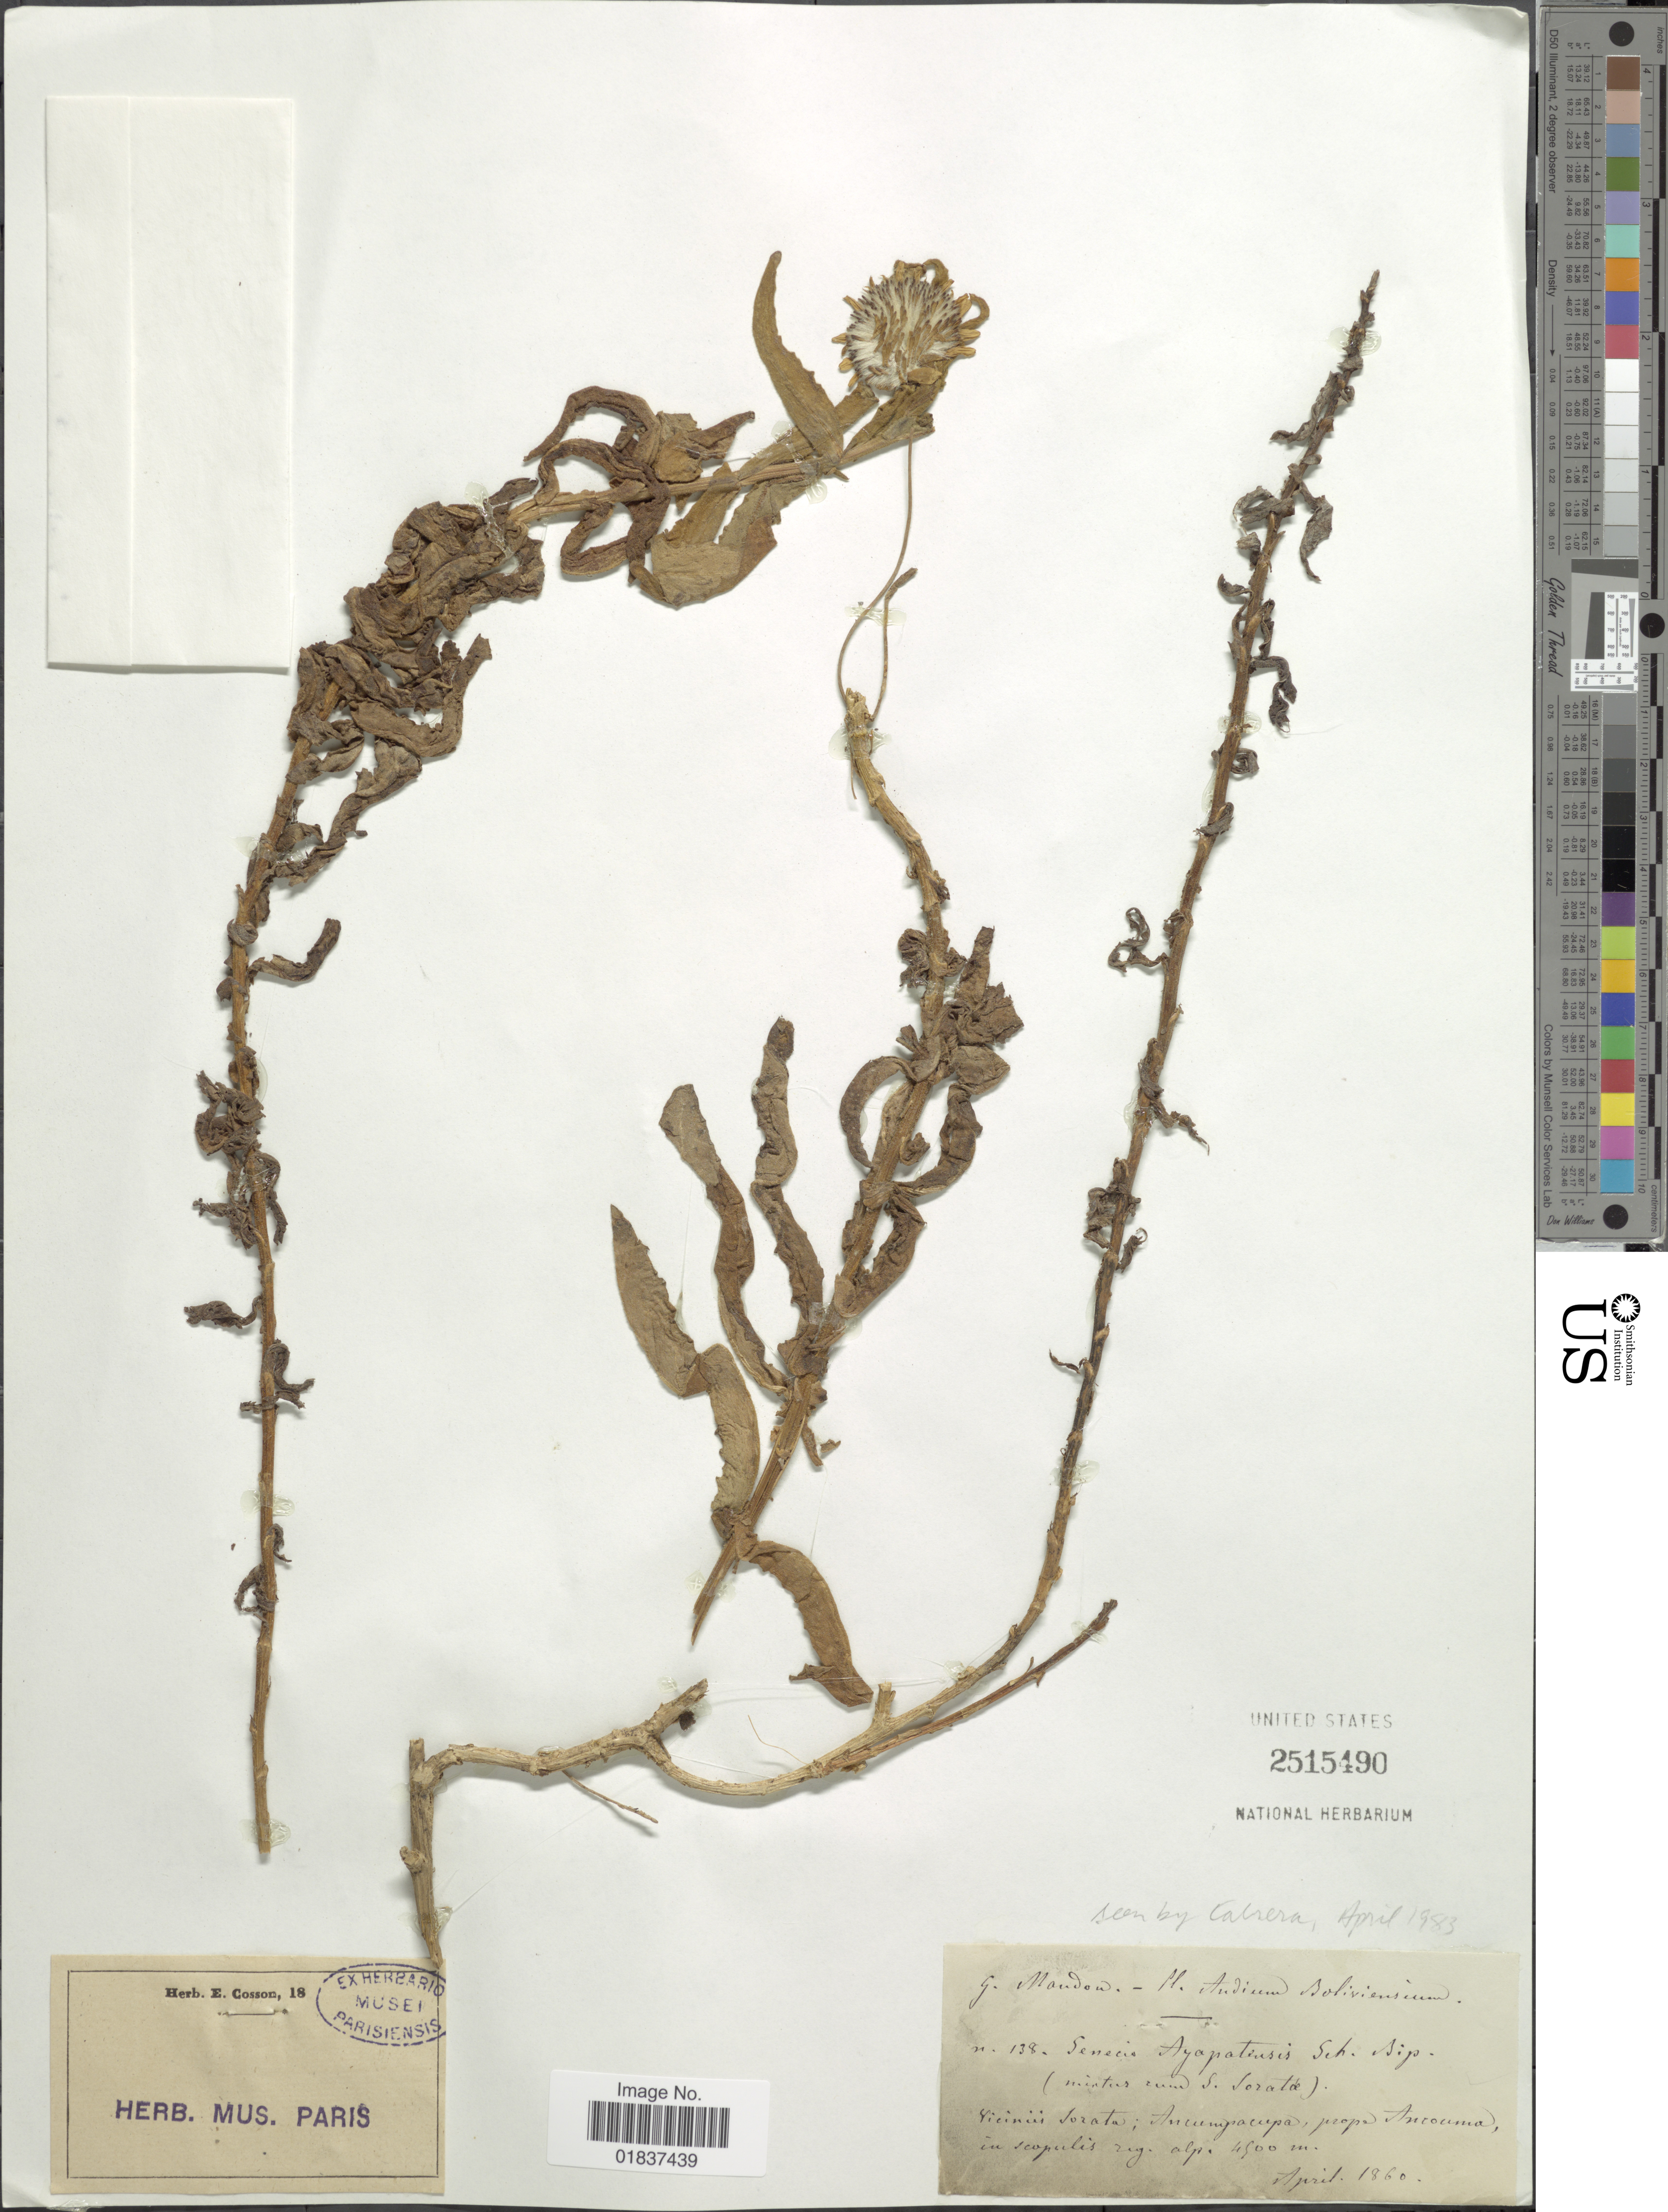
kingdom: Plantae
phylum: Tracheophyta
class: Magnoliopsida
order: Asterales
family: Asteraceae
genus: Senecio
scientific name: Senecio ayapatensis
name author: Sch. Bip.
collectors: G. Mandon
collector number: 138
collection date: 1860-04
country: Bolivia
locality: Viciniis Sorata; Ancumpacupa, prope Ancouma in scopules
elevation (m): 4700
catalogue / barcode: US 2515490